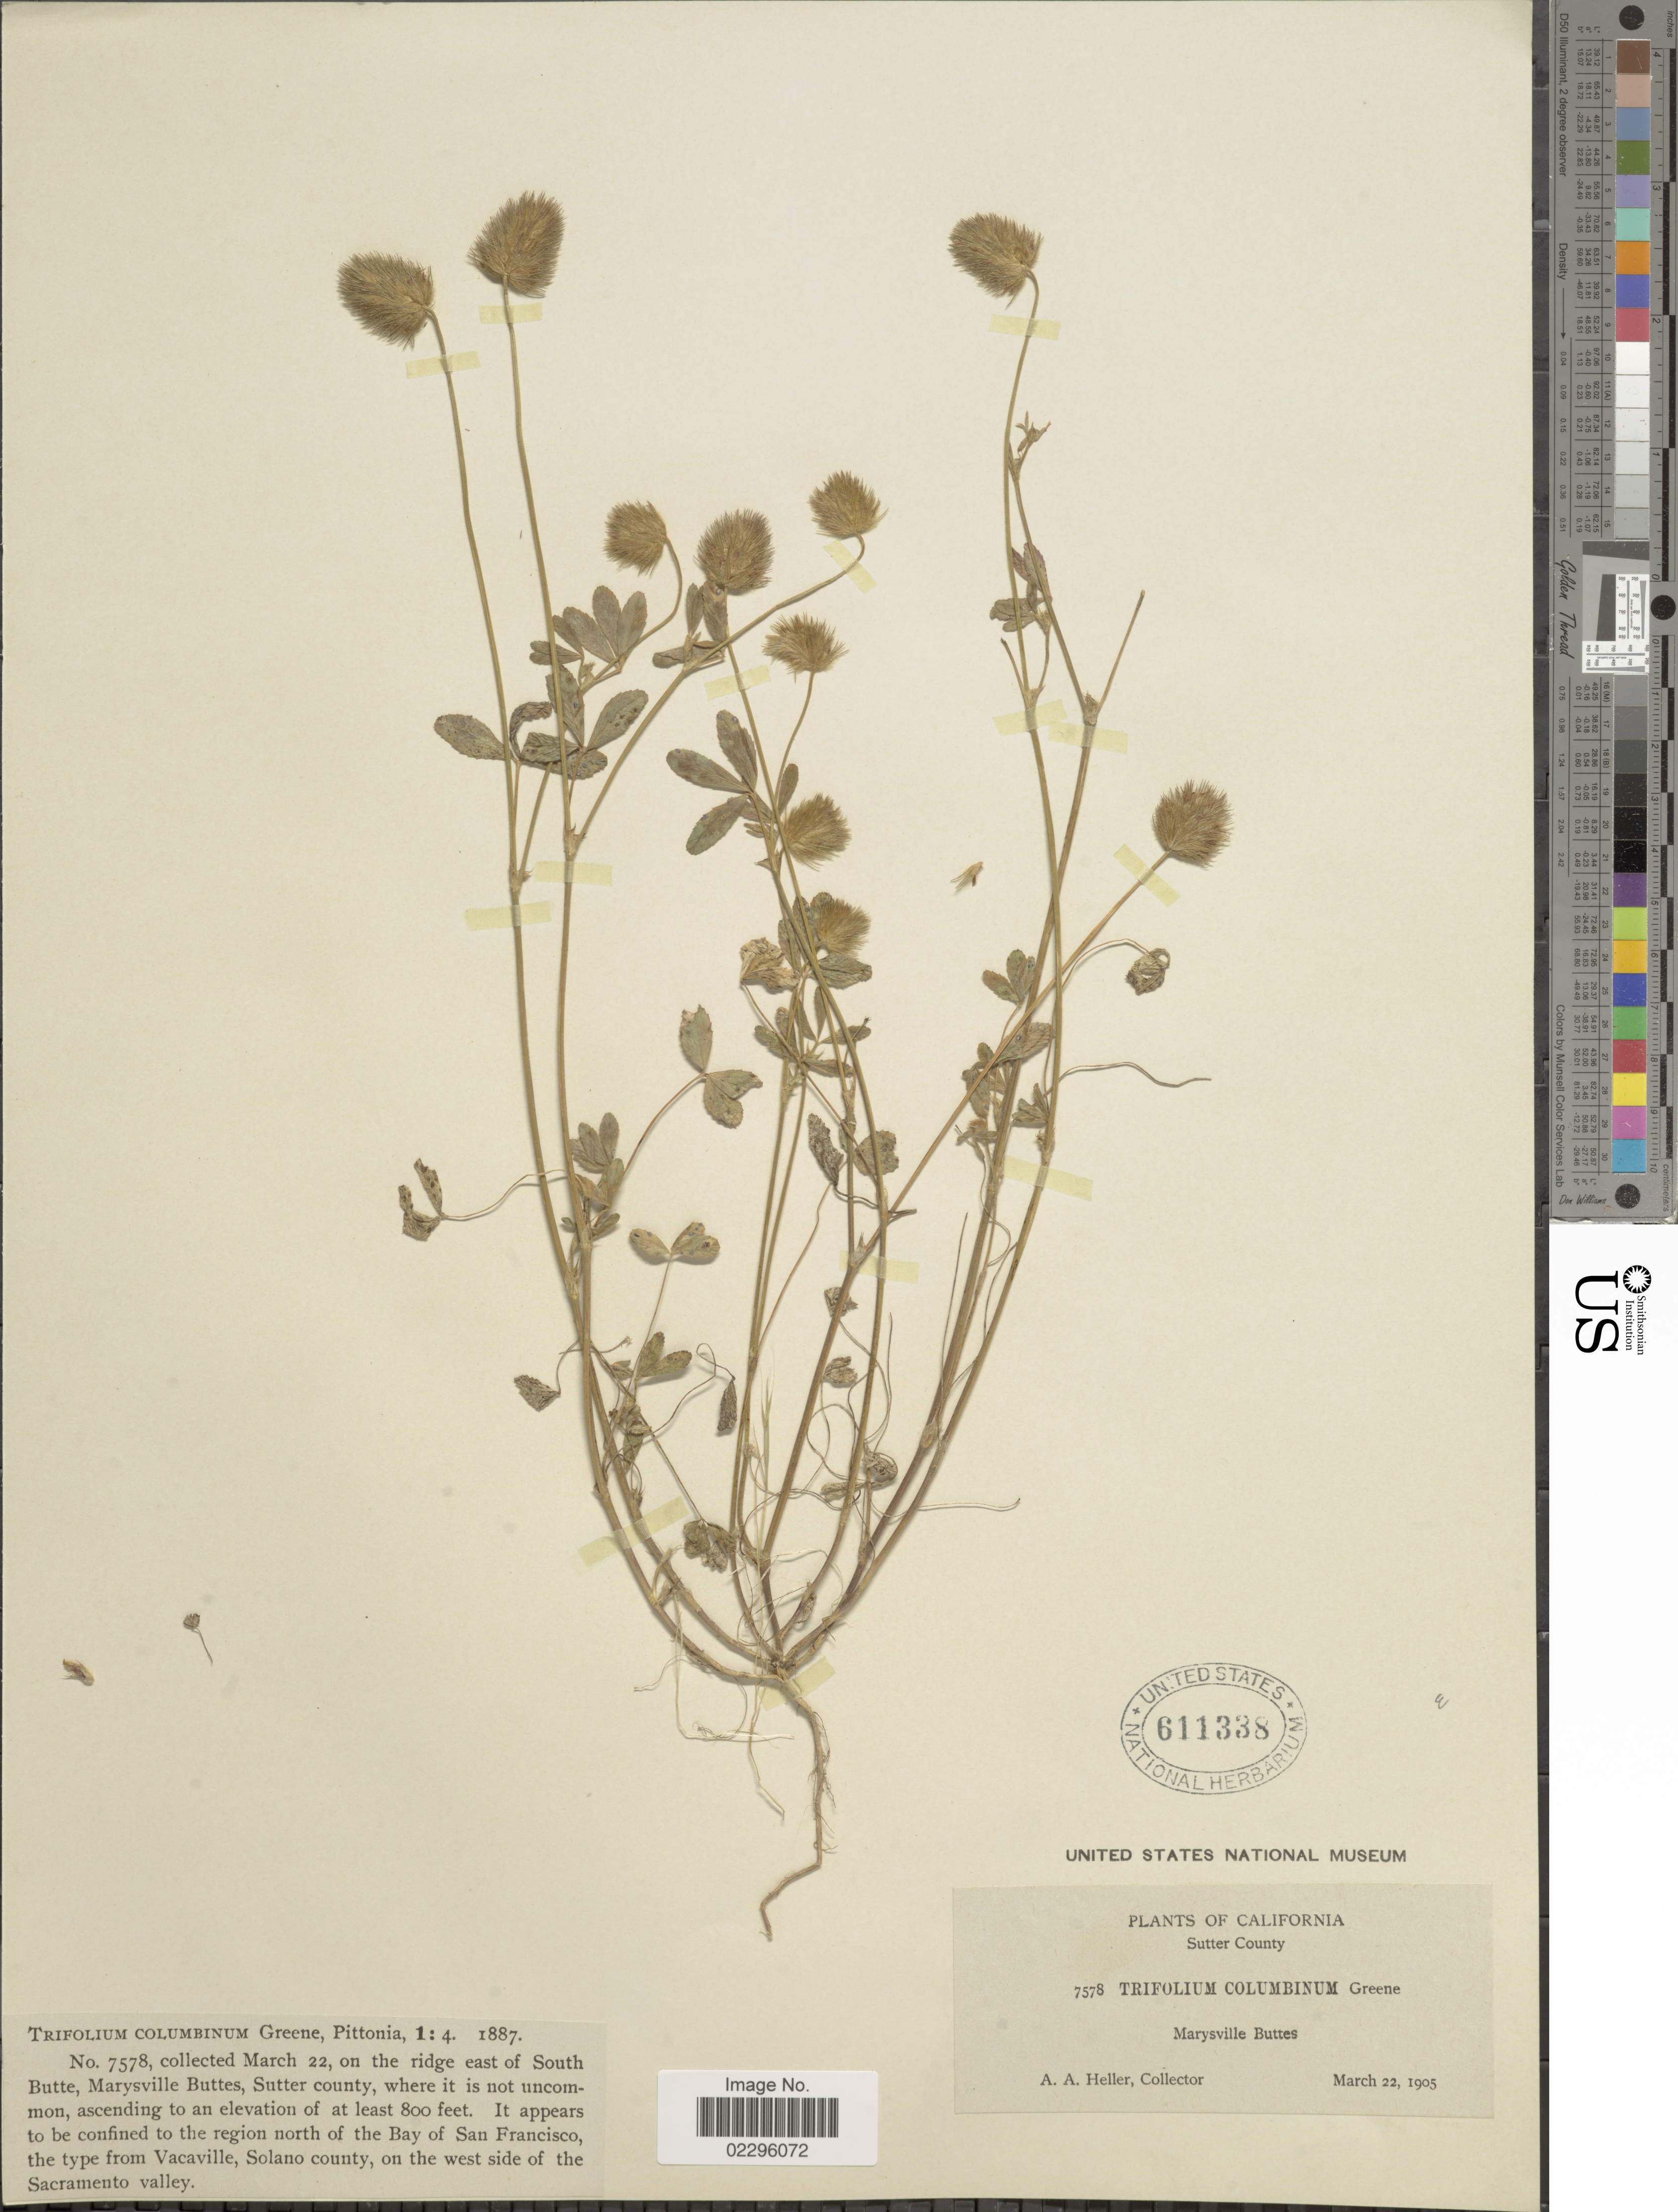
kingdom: Plantae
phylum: Tracheophyta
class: Magnoliopsida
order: Fabales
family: Fabaceae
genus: Trifolium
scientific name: Trifolium columbinum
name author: Greene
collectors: A. A. Heller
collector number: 7578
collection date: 1905-03-22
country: United States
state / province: California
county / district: Sutter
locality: Sutter County, Marysville Buttes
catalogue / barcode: US 611338